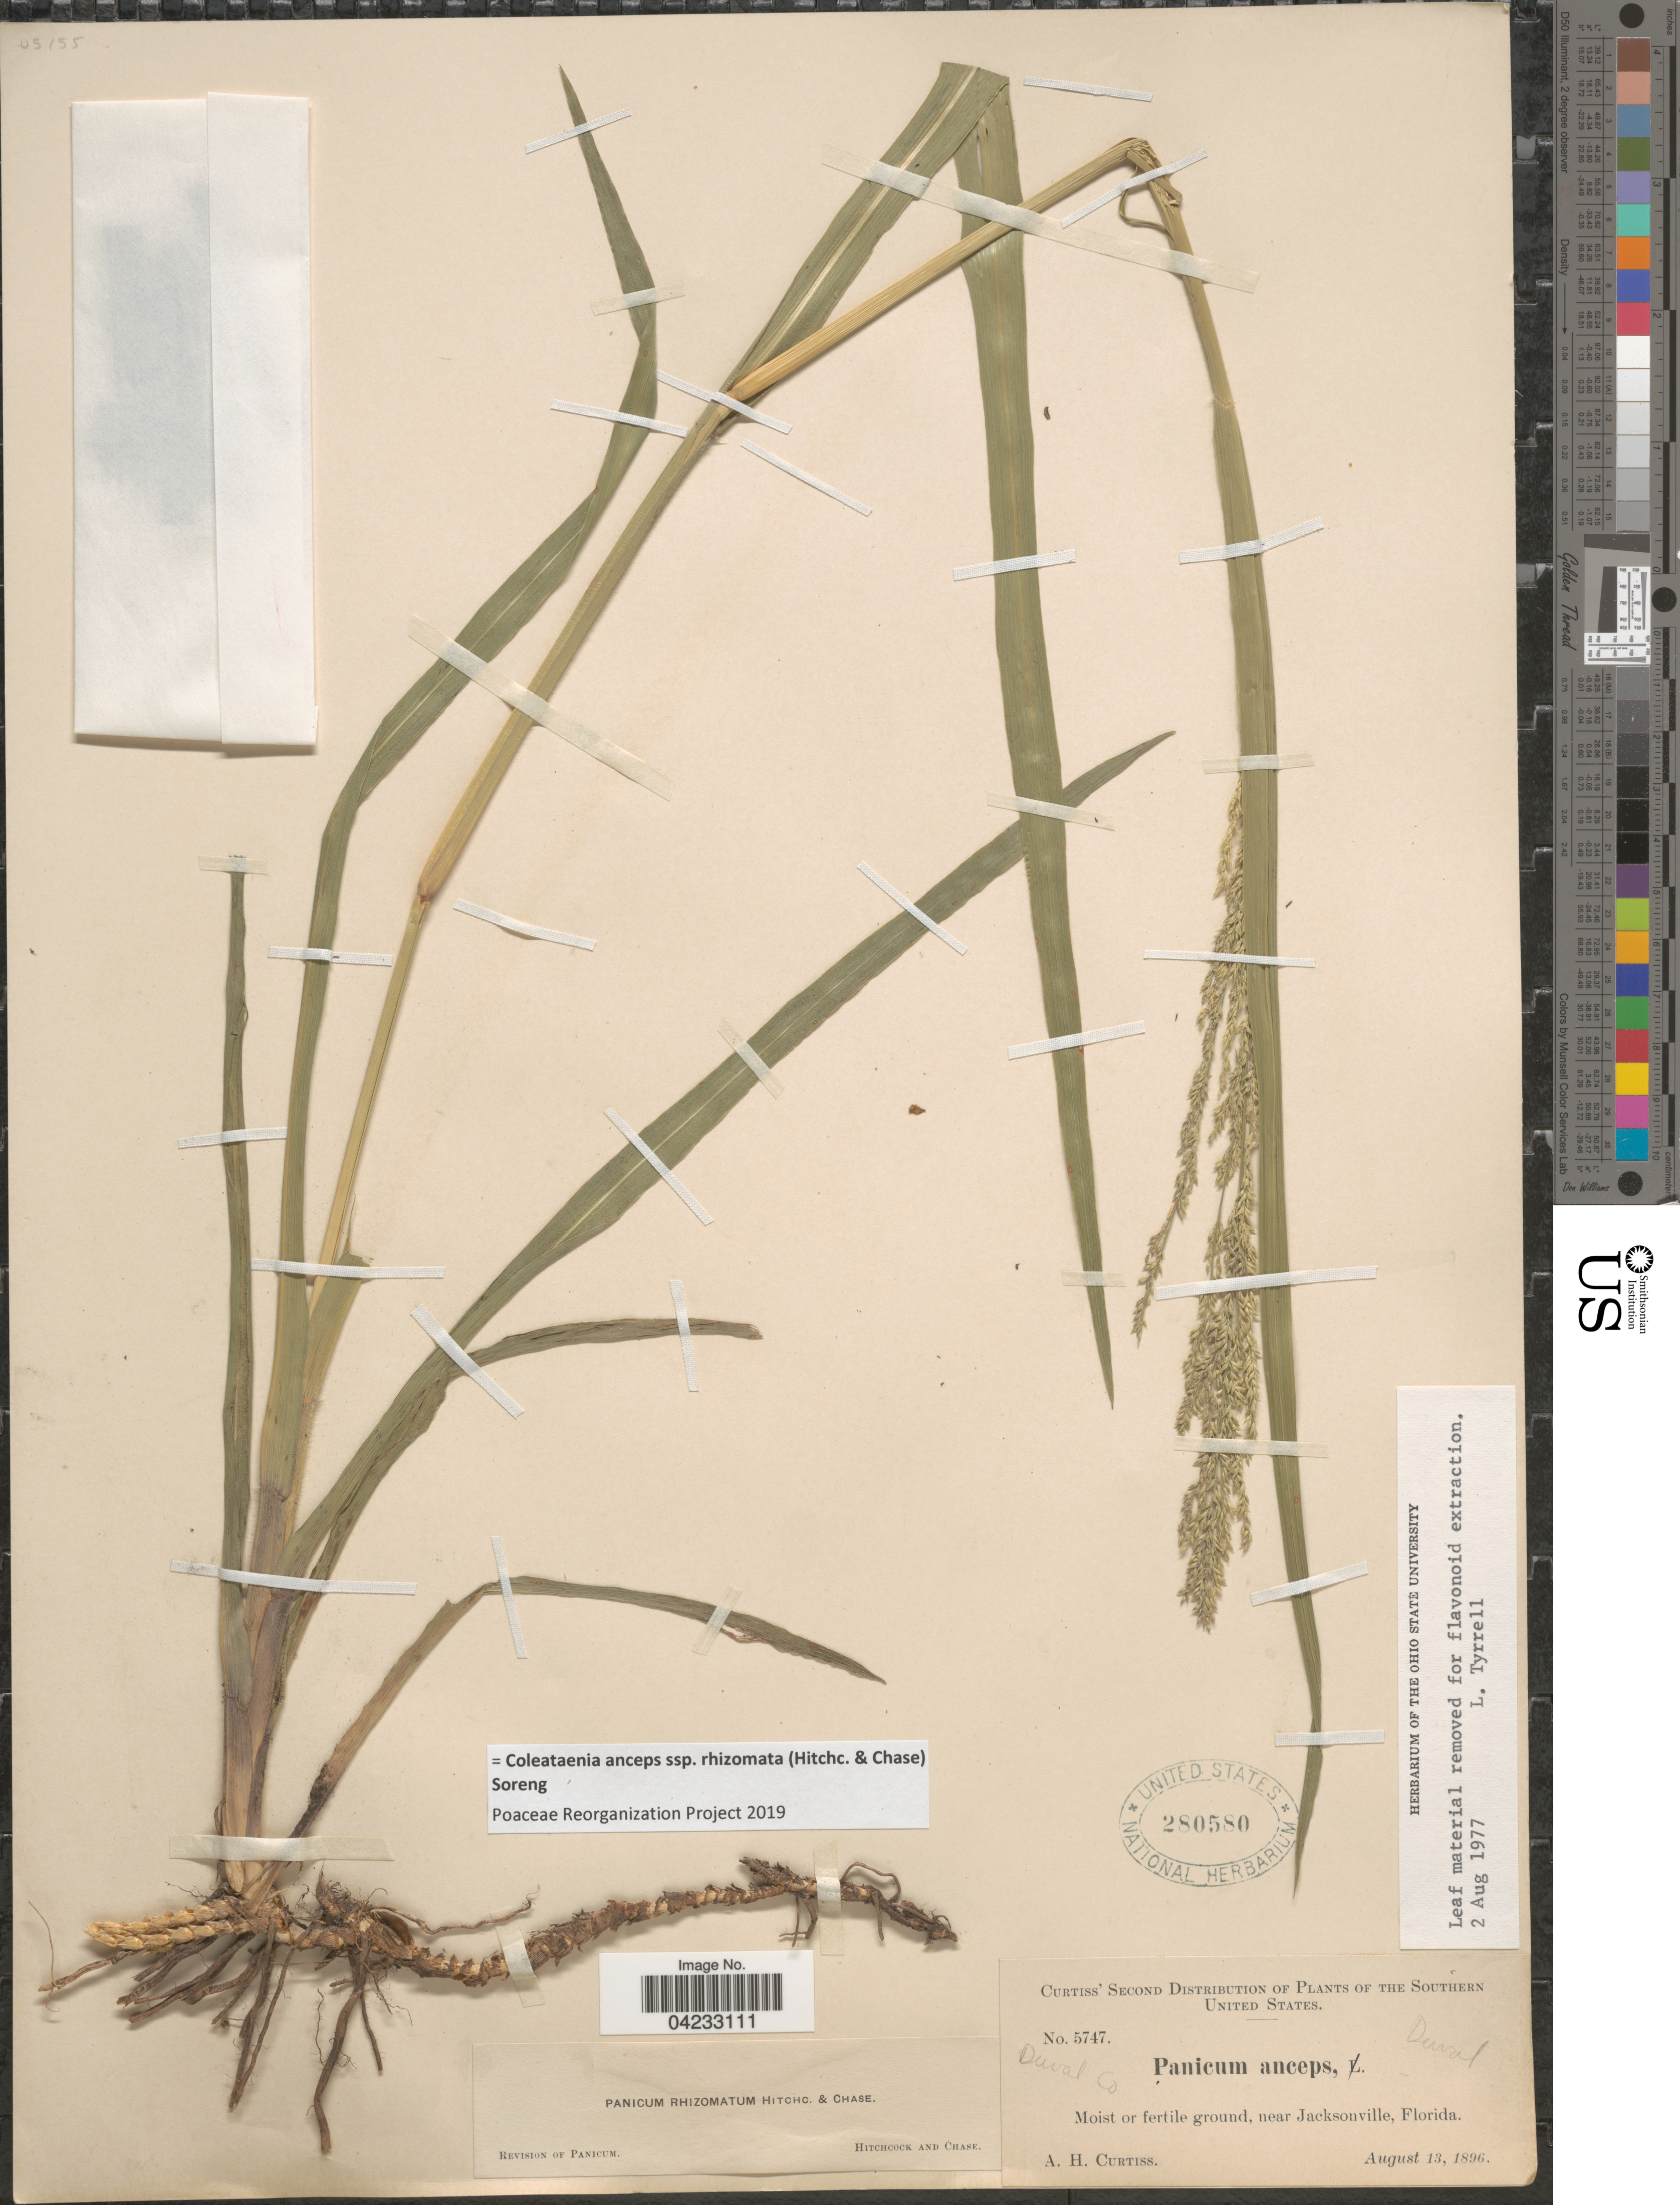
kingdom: Plantae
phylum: Tracheophyta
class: Liliopsida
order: Poales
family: Poaceae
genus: Coleataenia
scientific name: Coleataenia anceps subsp. rhizomata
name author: (Hitchc. & Chase) Soreng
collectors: A. H. Curtiss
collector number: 5747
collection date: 1896-08-13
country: United States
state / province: Florida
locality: The Southern United States. Near Jacksonville.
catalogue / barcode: US 280580